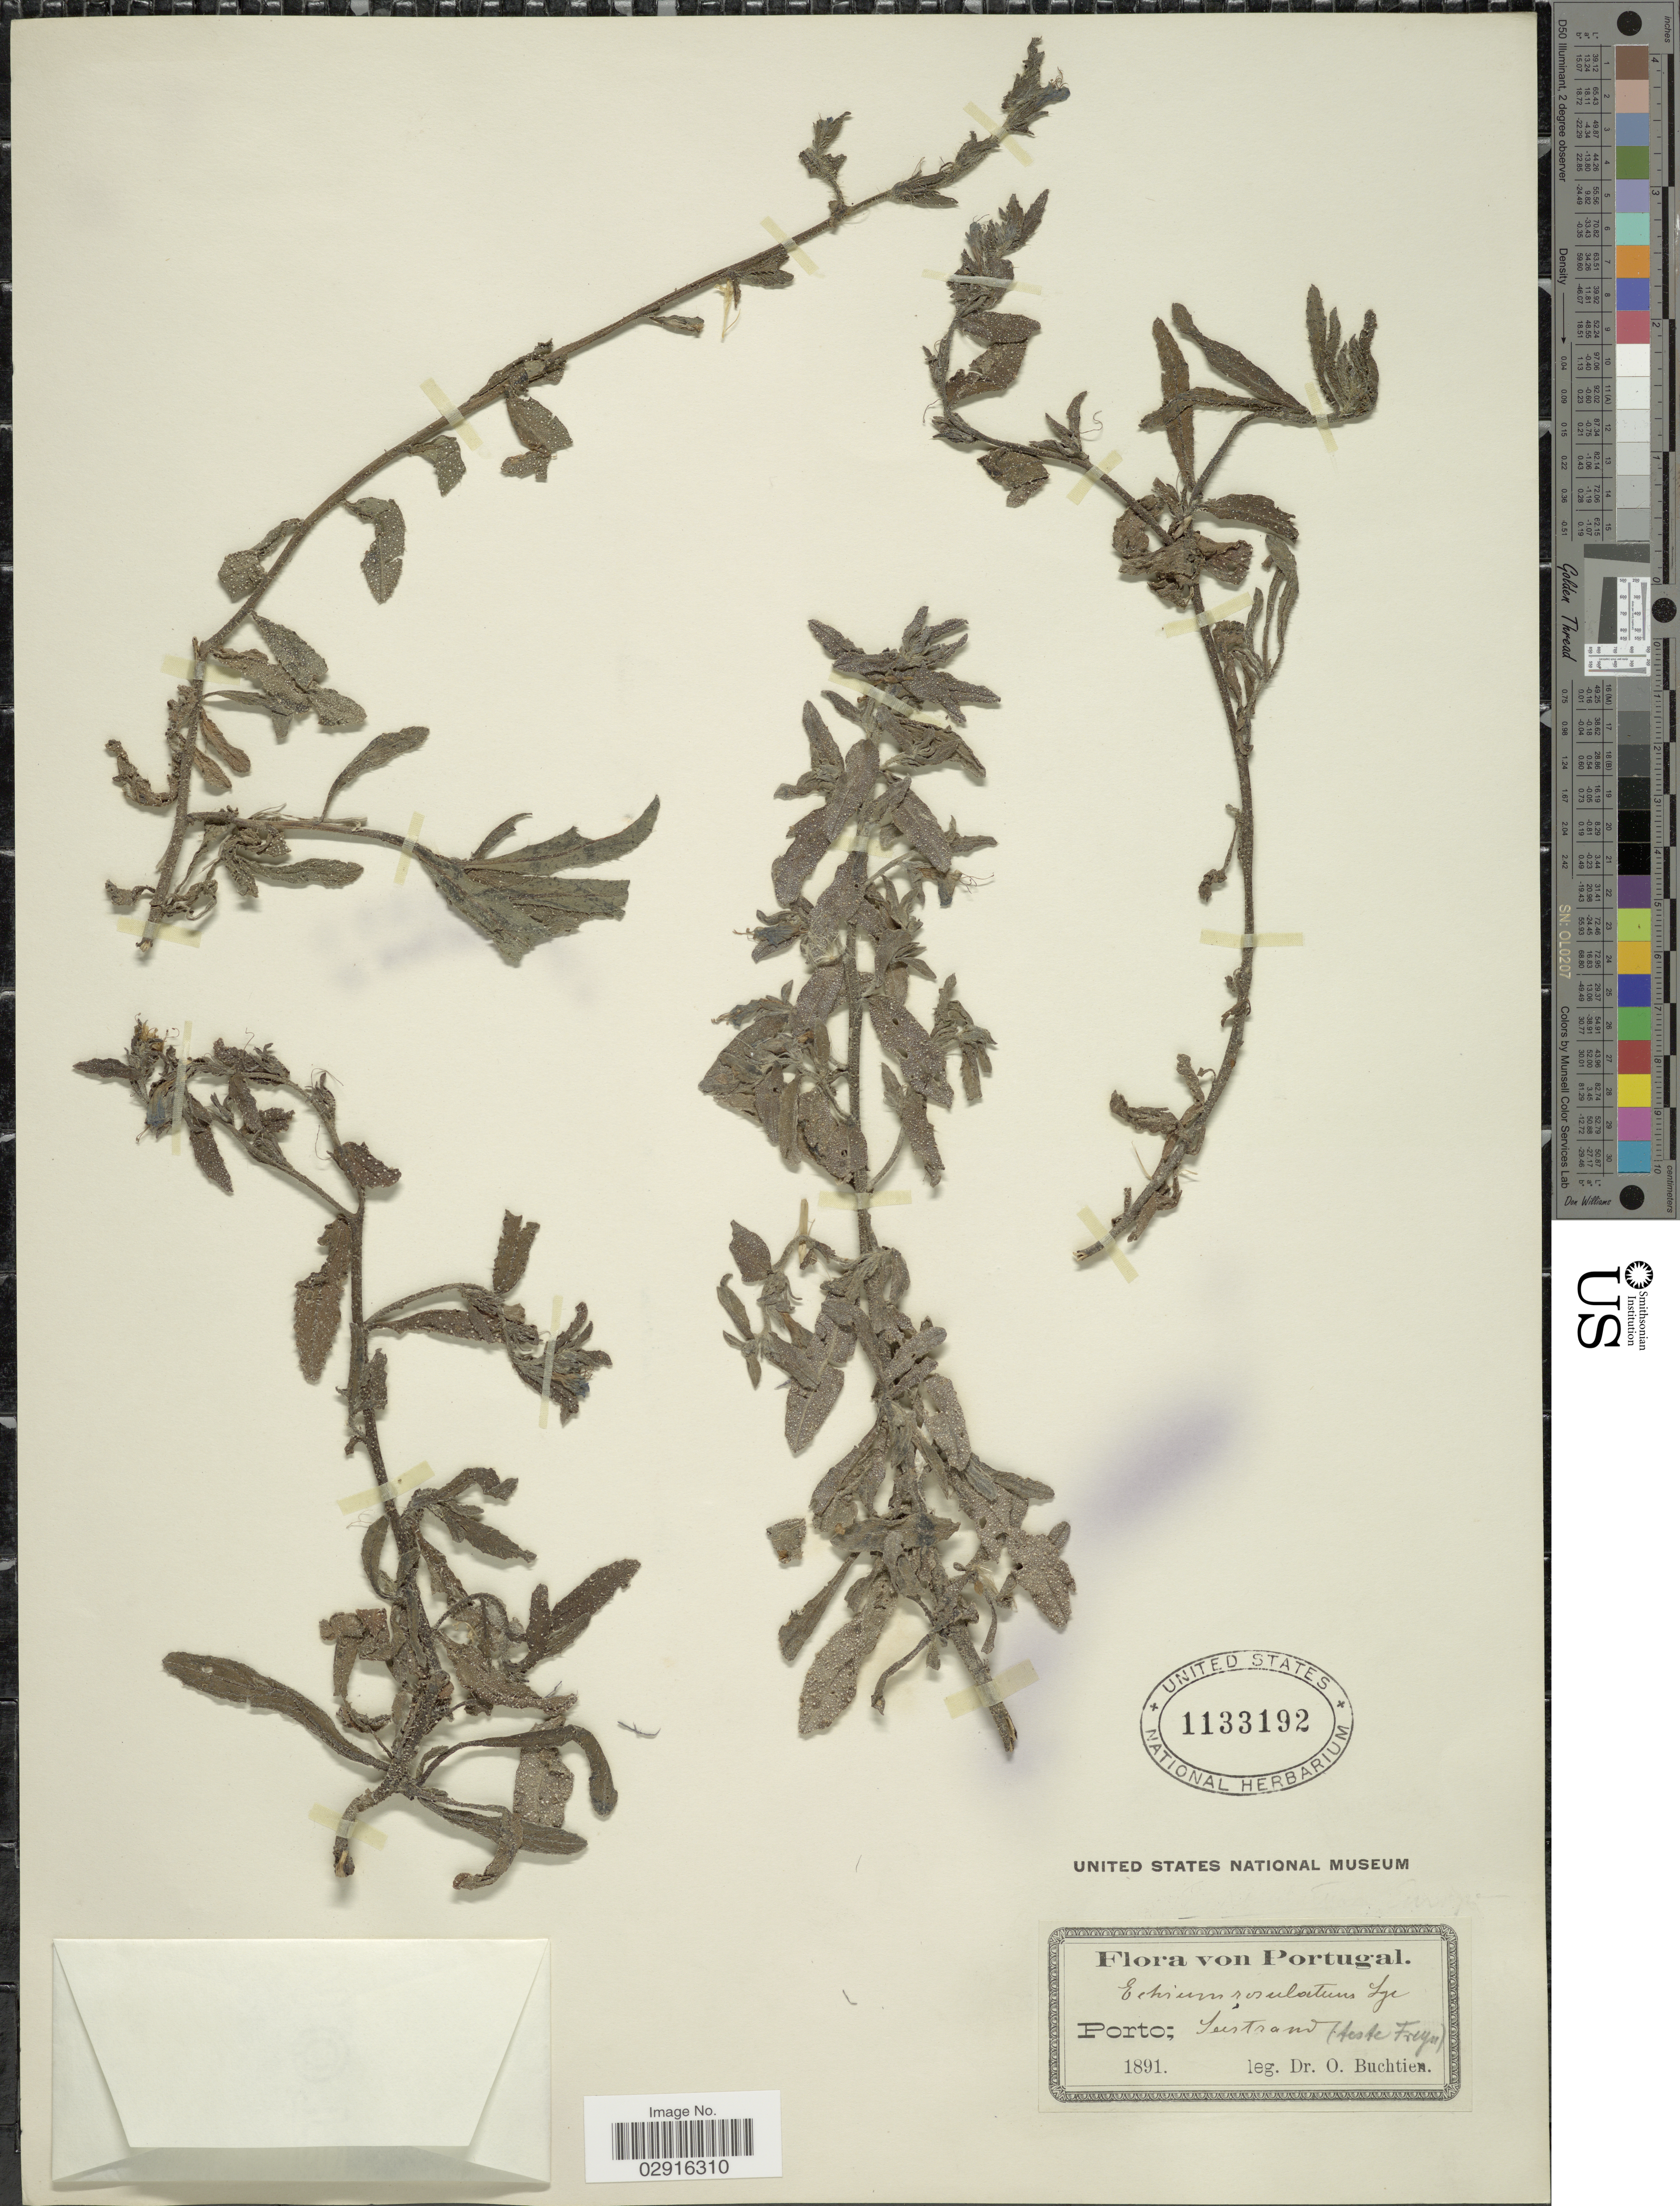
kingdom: Plantae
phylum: Tracheophyta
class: Magnoliopsida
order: Boraginales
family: Boraginaceae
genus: Echium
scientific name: Echium rosulatum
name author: Lange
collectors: O. Buchtien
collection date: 1891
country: Portugal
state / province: Porto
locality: Porto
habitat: Seestrand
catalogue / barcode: US 1133192